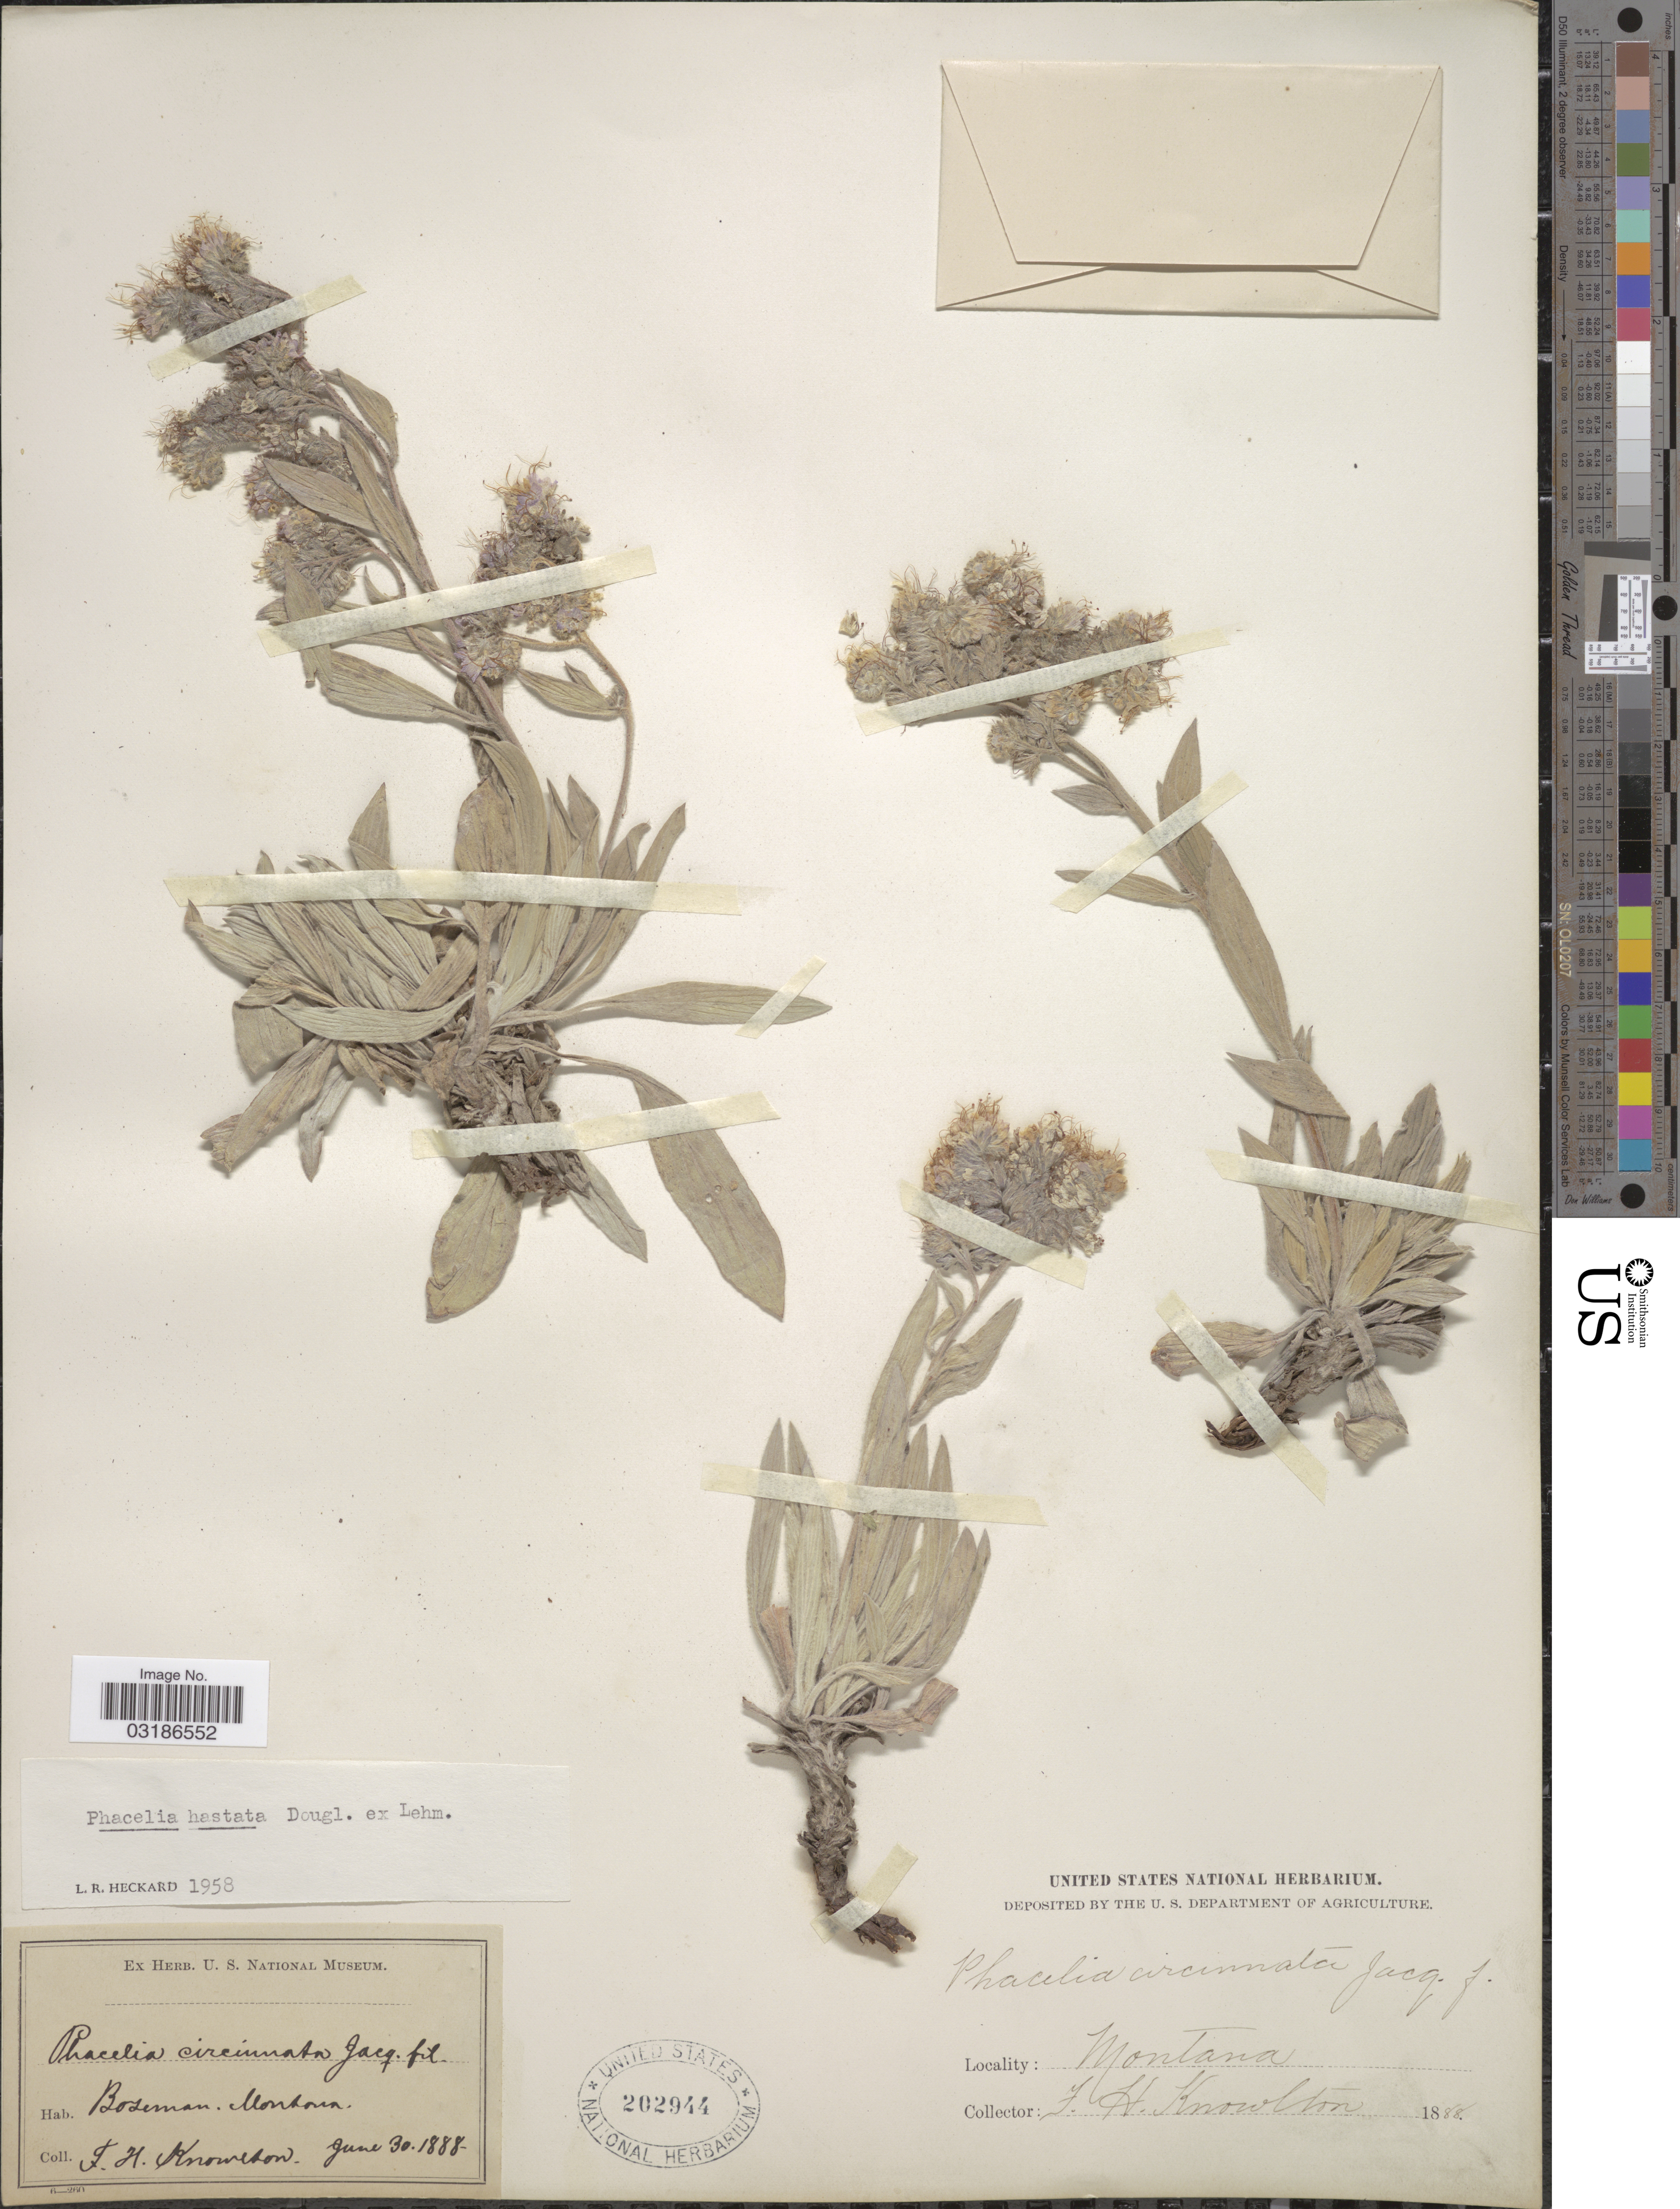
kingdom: Plantae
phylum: Tracheophyta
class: Magnoliopsida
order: Boraginales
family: Hydrophyllaceae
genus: Phacelia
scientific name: Phacelia hastata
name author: Douglas ex Lehm.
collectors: F. H. Knowlton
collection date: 1888-06-30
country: United States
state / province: Montana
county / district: Gallatin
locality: Bozeman, Montana.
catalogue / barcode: US 202944